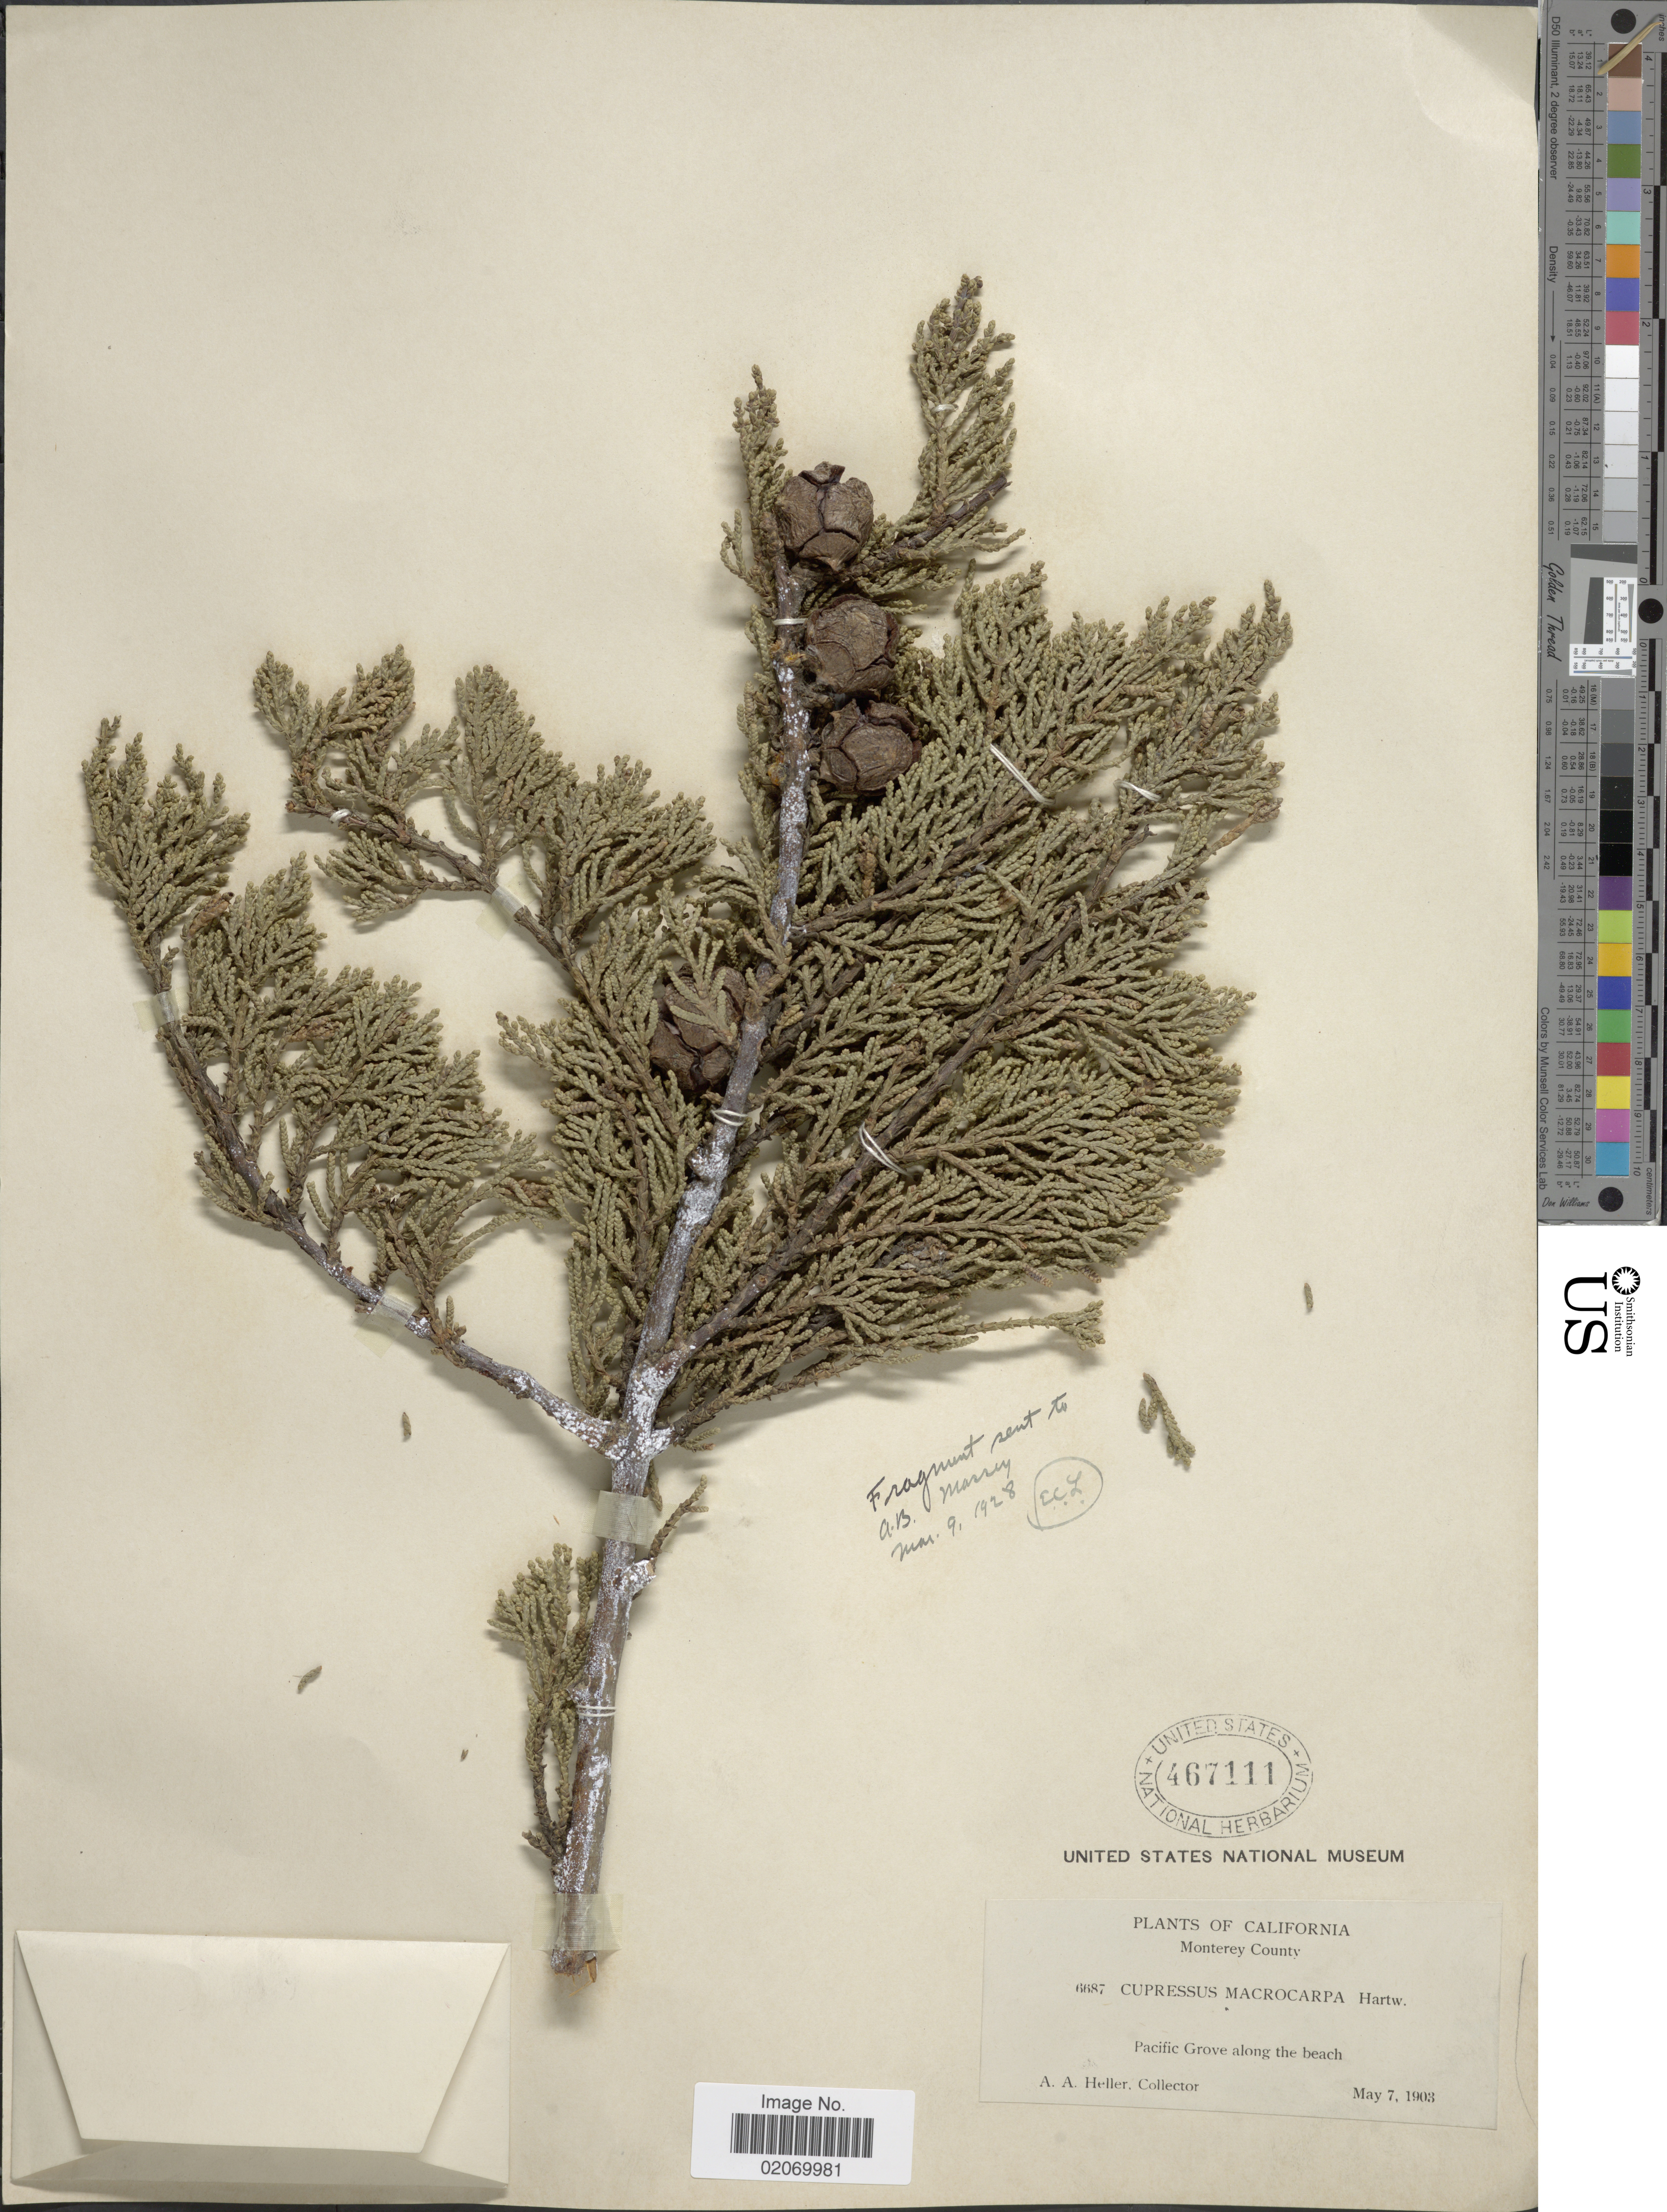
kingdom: Plantae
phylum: Tracheophyta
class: Pinopsida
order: Pinales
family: Cupressaceae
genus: Hesperocyparis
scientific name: Hesperocyparis macrocarpa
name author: (Hartw. ex Gordon) Bartel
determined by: (US) Smithsonian Institution - National Museum of Natural History - Department of Botany (UNITED STATES)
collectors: A. A. Heller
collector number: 6687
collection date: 1903-05-07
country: United States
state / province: California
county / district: Monterey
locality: Monterey County, Pacific Grove along the beach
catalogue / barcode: US 467111